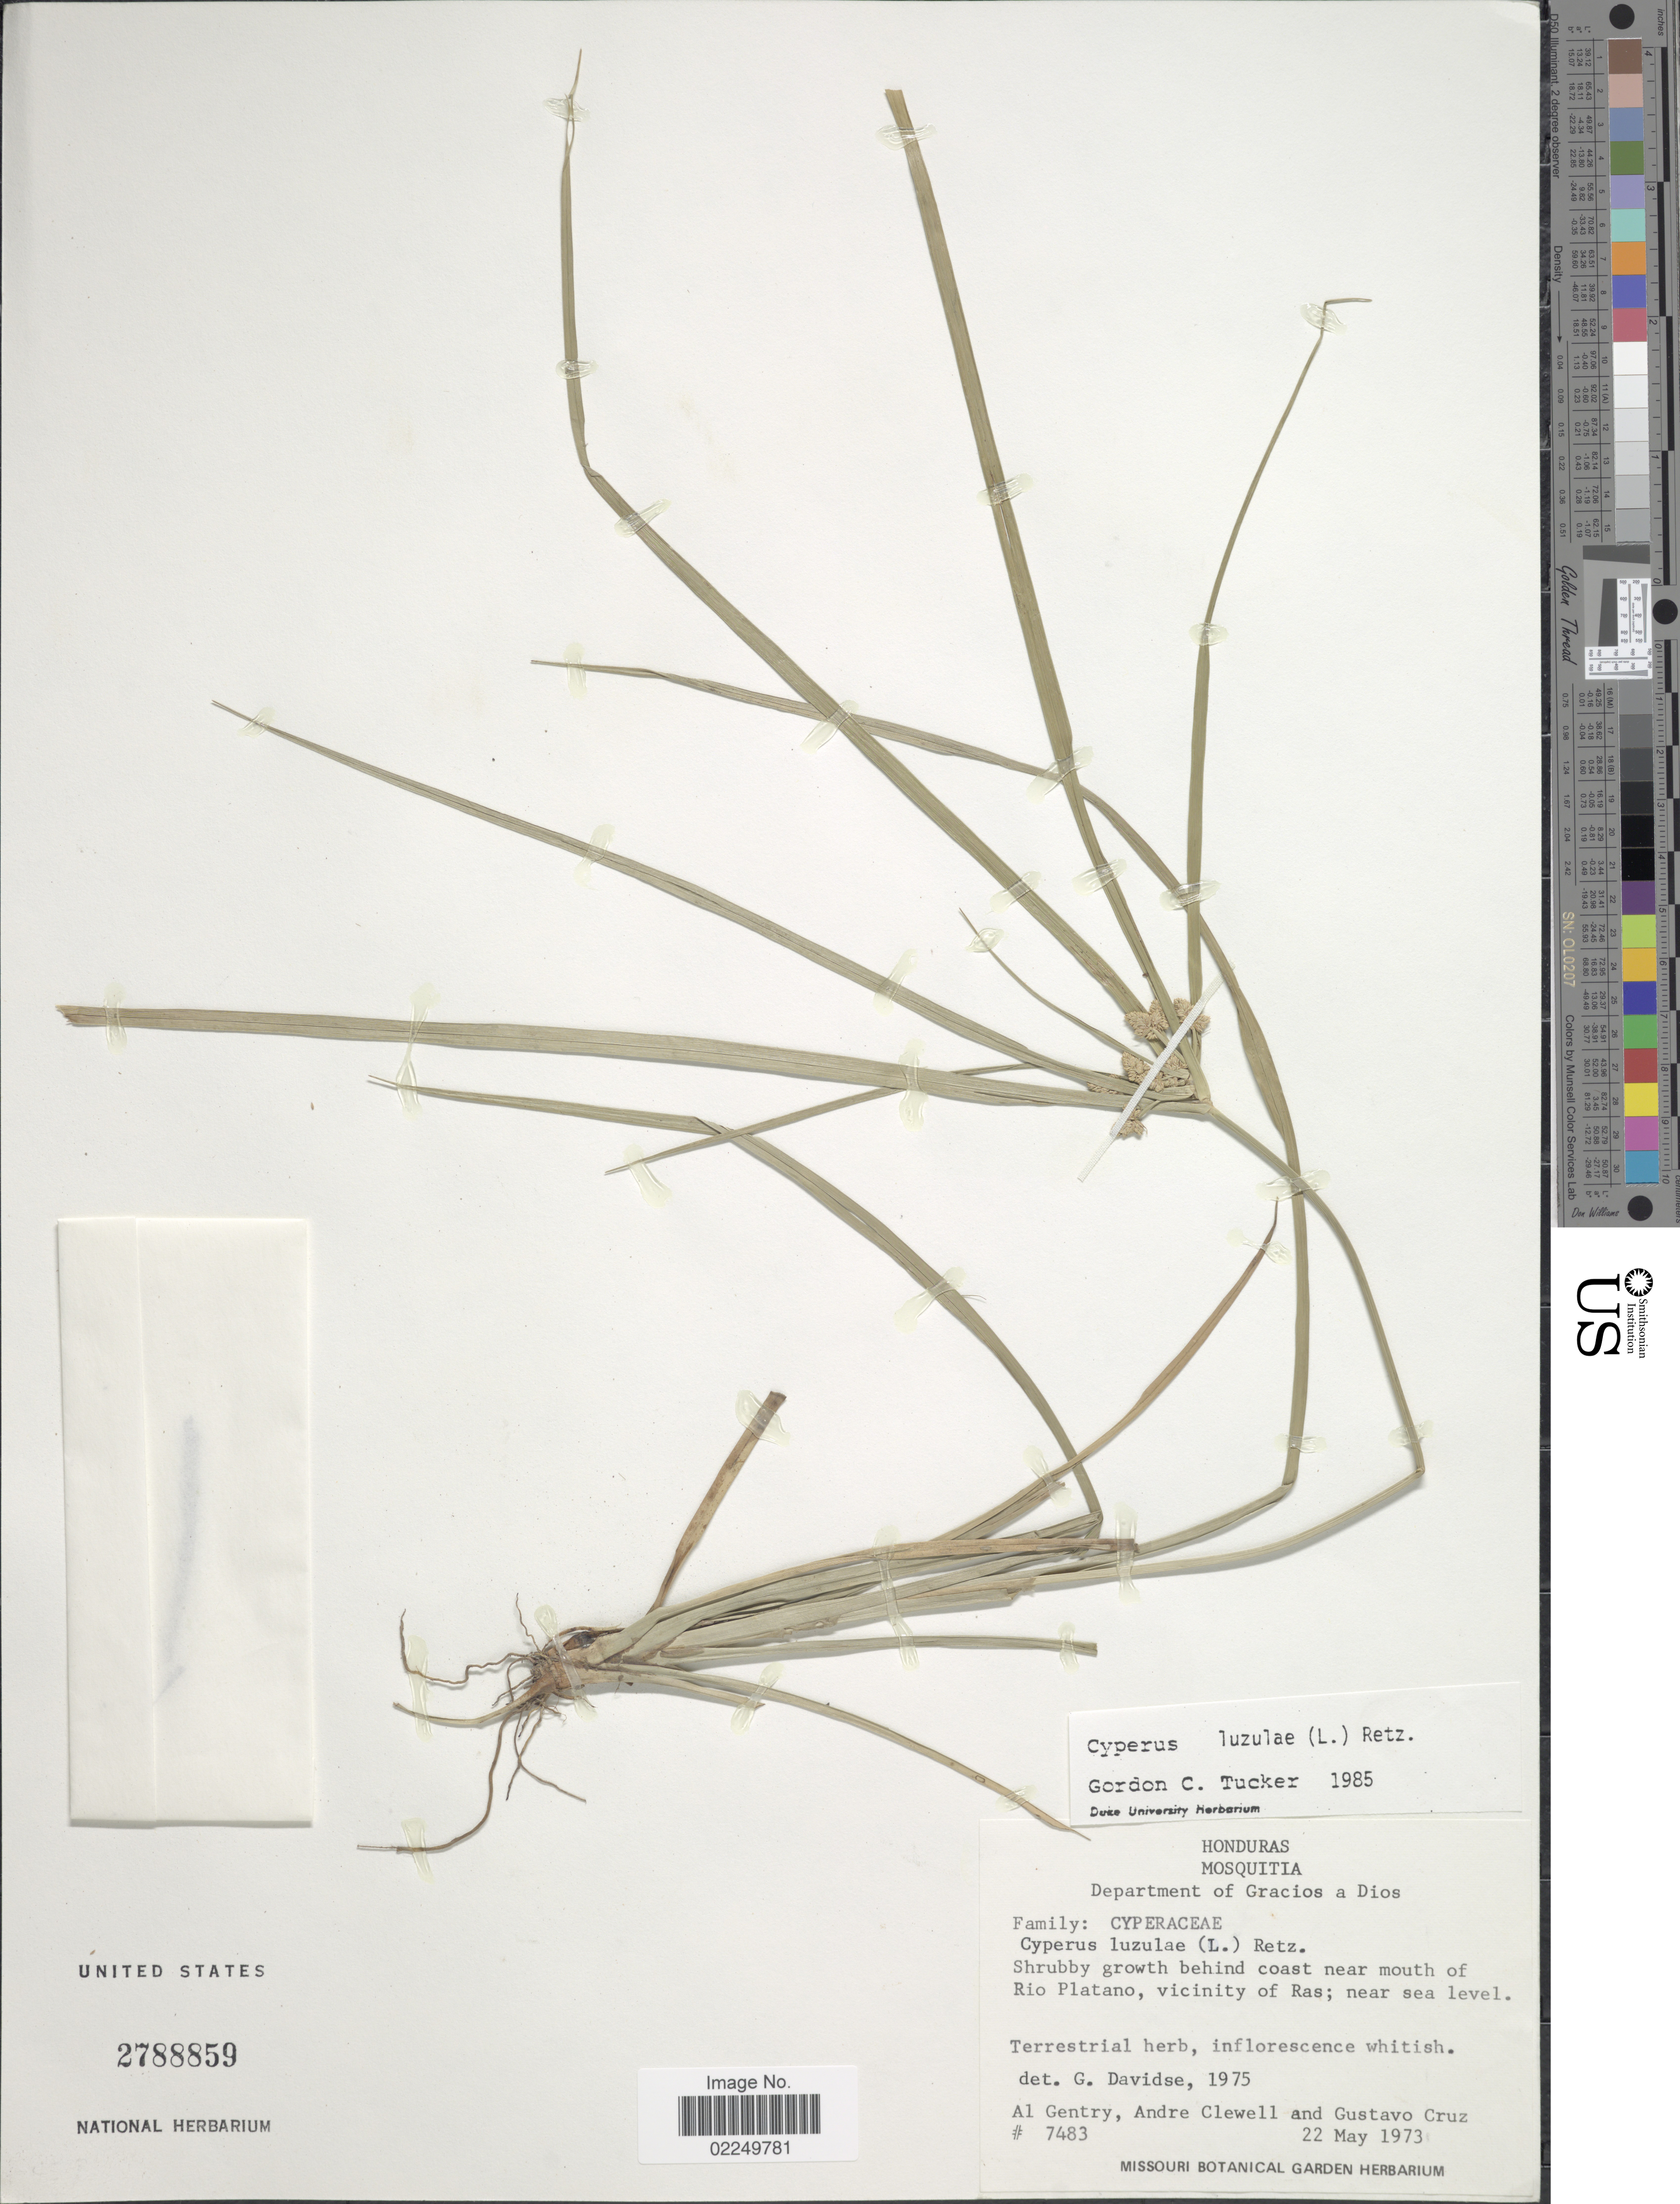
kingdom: Plantae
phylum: Tracheophyta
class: Liliopsida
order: Poales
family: Cyperaceae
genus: Cyperus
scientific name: Cyperus luzulae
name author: (L.) Rottb. ex Retz.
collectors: A. H. Gentry, A. Clewell & G. Cruz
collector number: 7483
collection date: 1973-05-22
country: Honduras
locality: Mosquitto, Department of Gracios a Dios, behind coast near mouth of Rio Platano, vicinity of Ras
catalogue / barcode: US 2788859